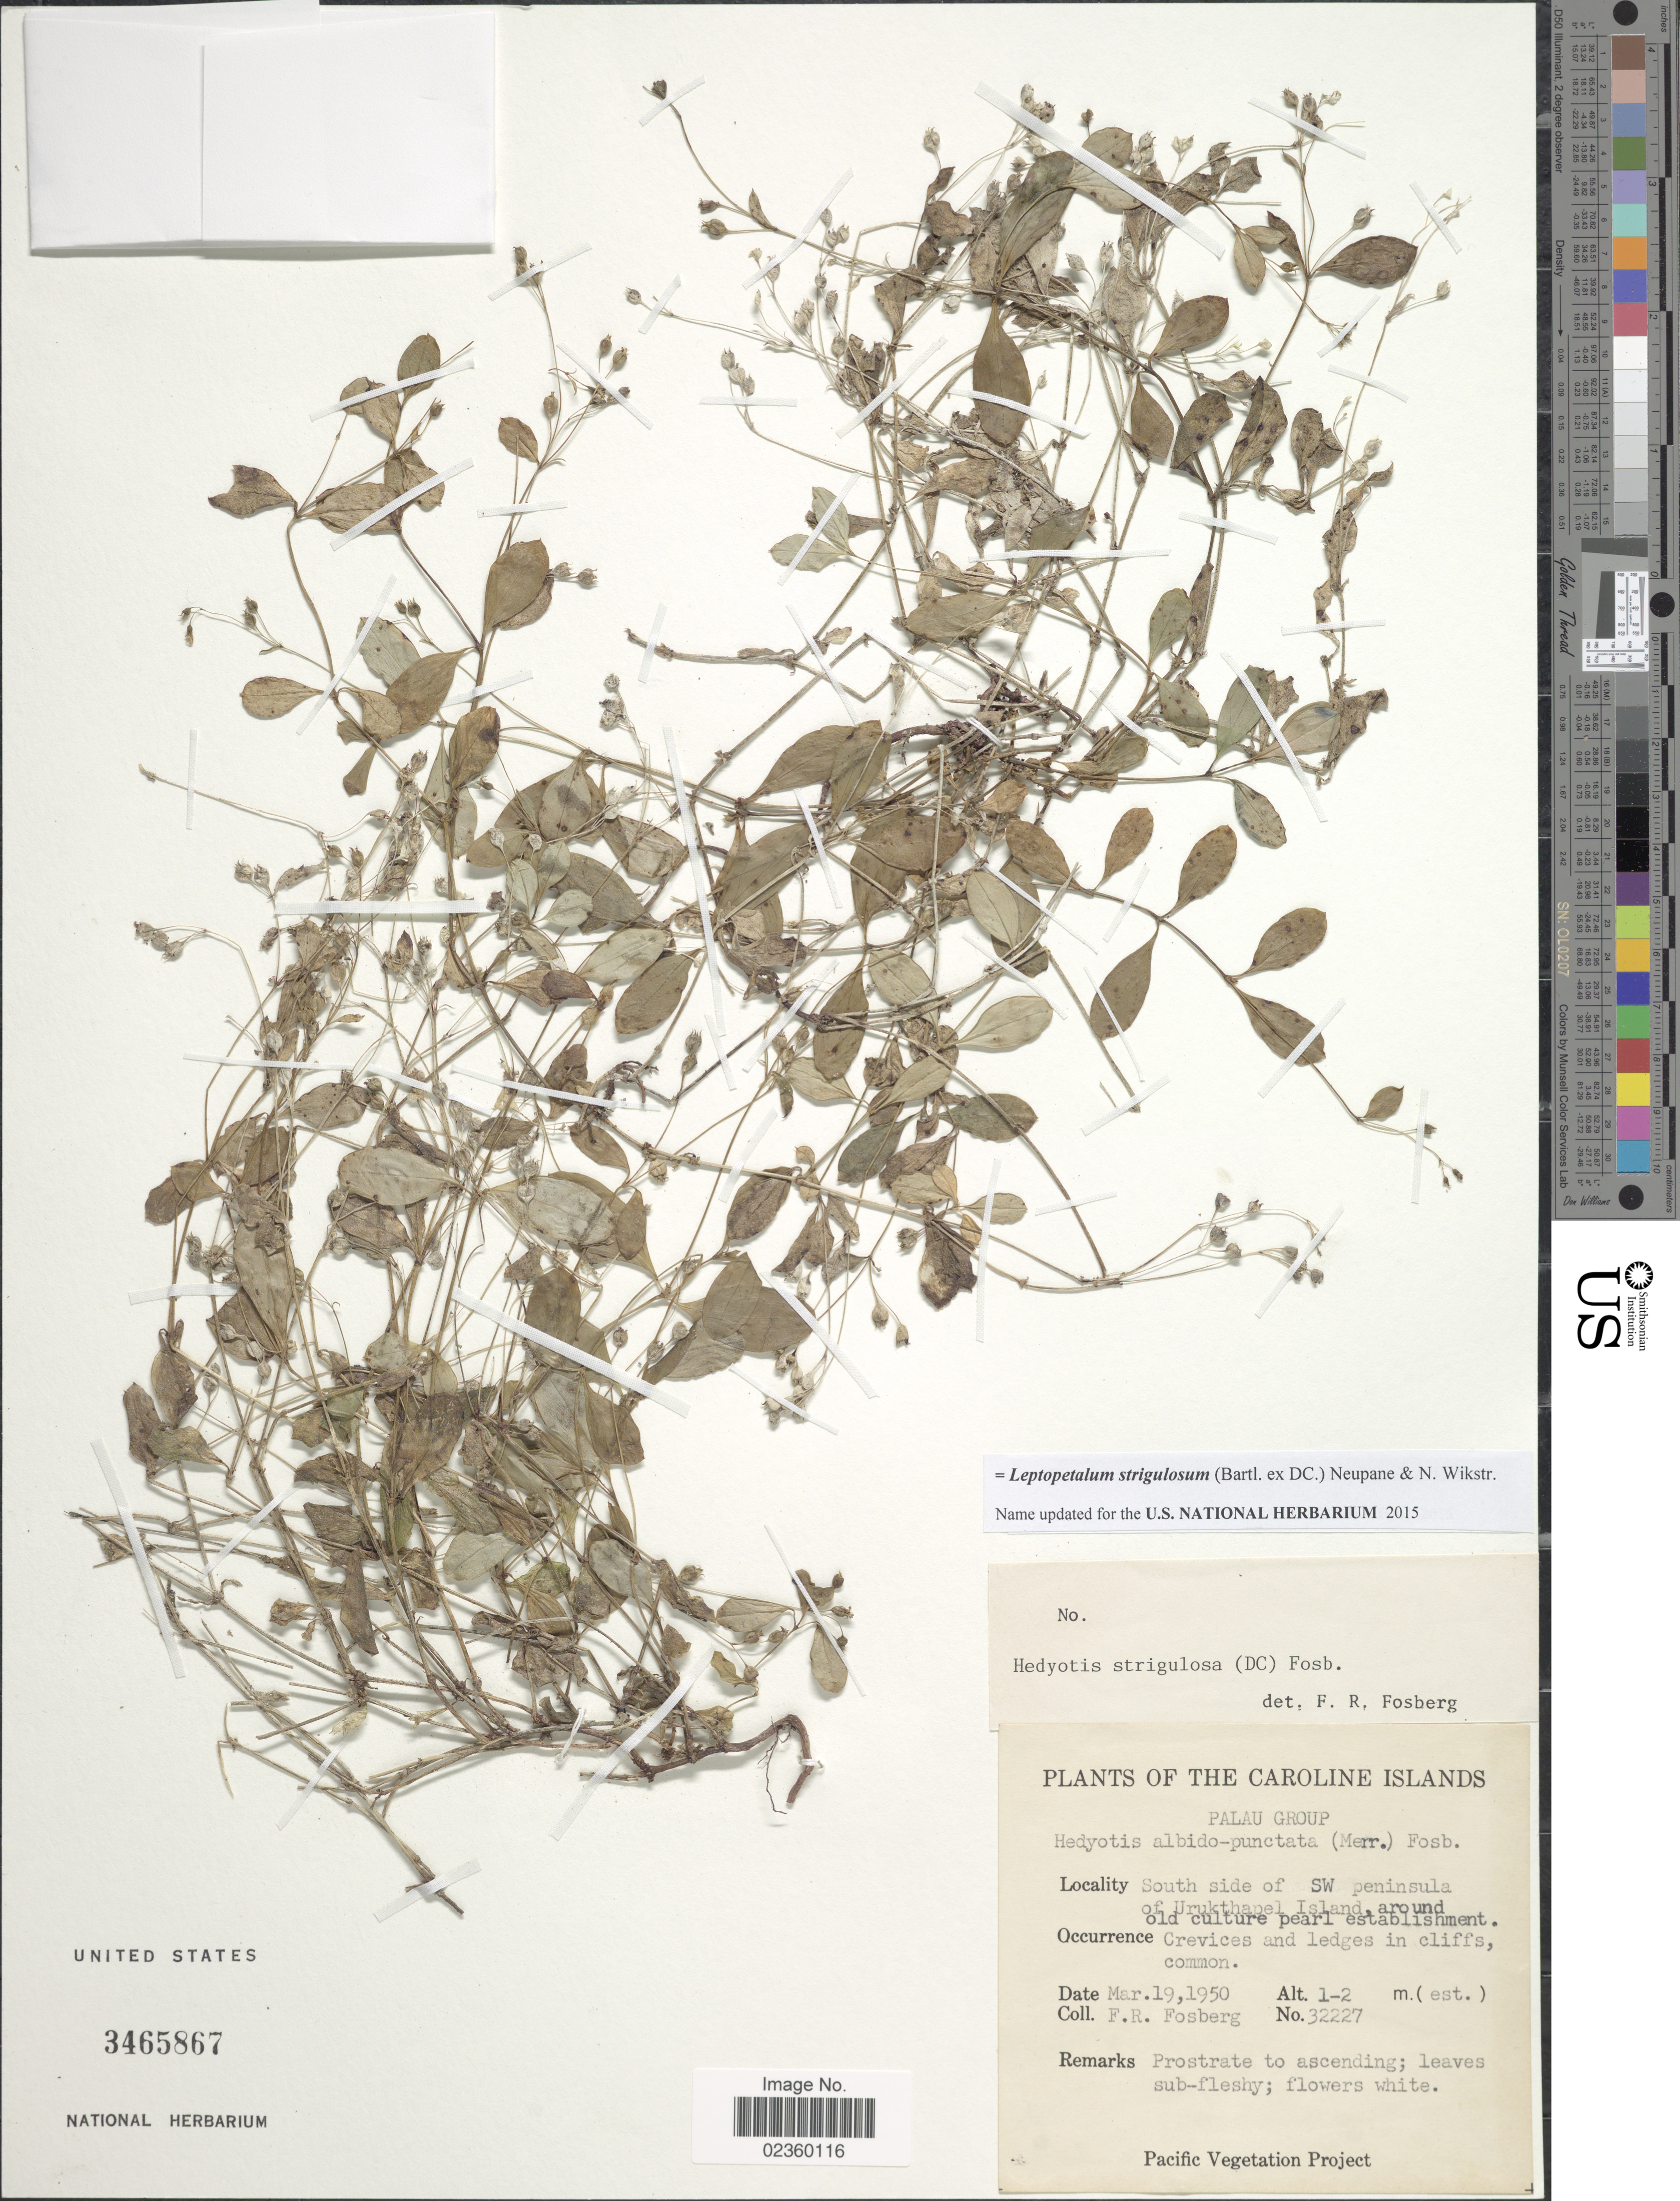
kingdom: Plantae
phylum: Tracheophyta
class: Magnoliopsida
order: Gentianales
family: Rubiaceae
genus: Leptopetalum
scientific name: Leptopetalum strigulosum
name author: (Bartl. ex DC.) Neupane & N. Wikstr.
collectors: F. R. Fosberg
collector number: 32227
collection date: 1950-03-19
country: Palau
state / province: Koror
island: Ngeruktabel [Urukthapel]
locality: The Caroline Islands, Palau Group, South side of SW peninsula of Urukthapel Island, around old culture pearl establishment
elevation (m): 1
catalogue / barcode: US 3465867